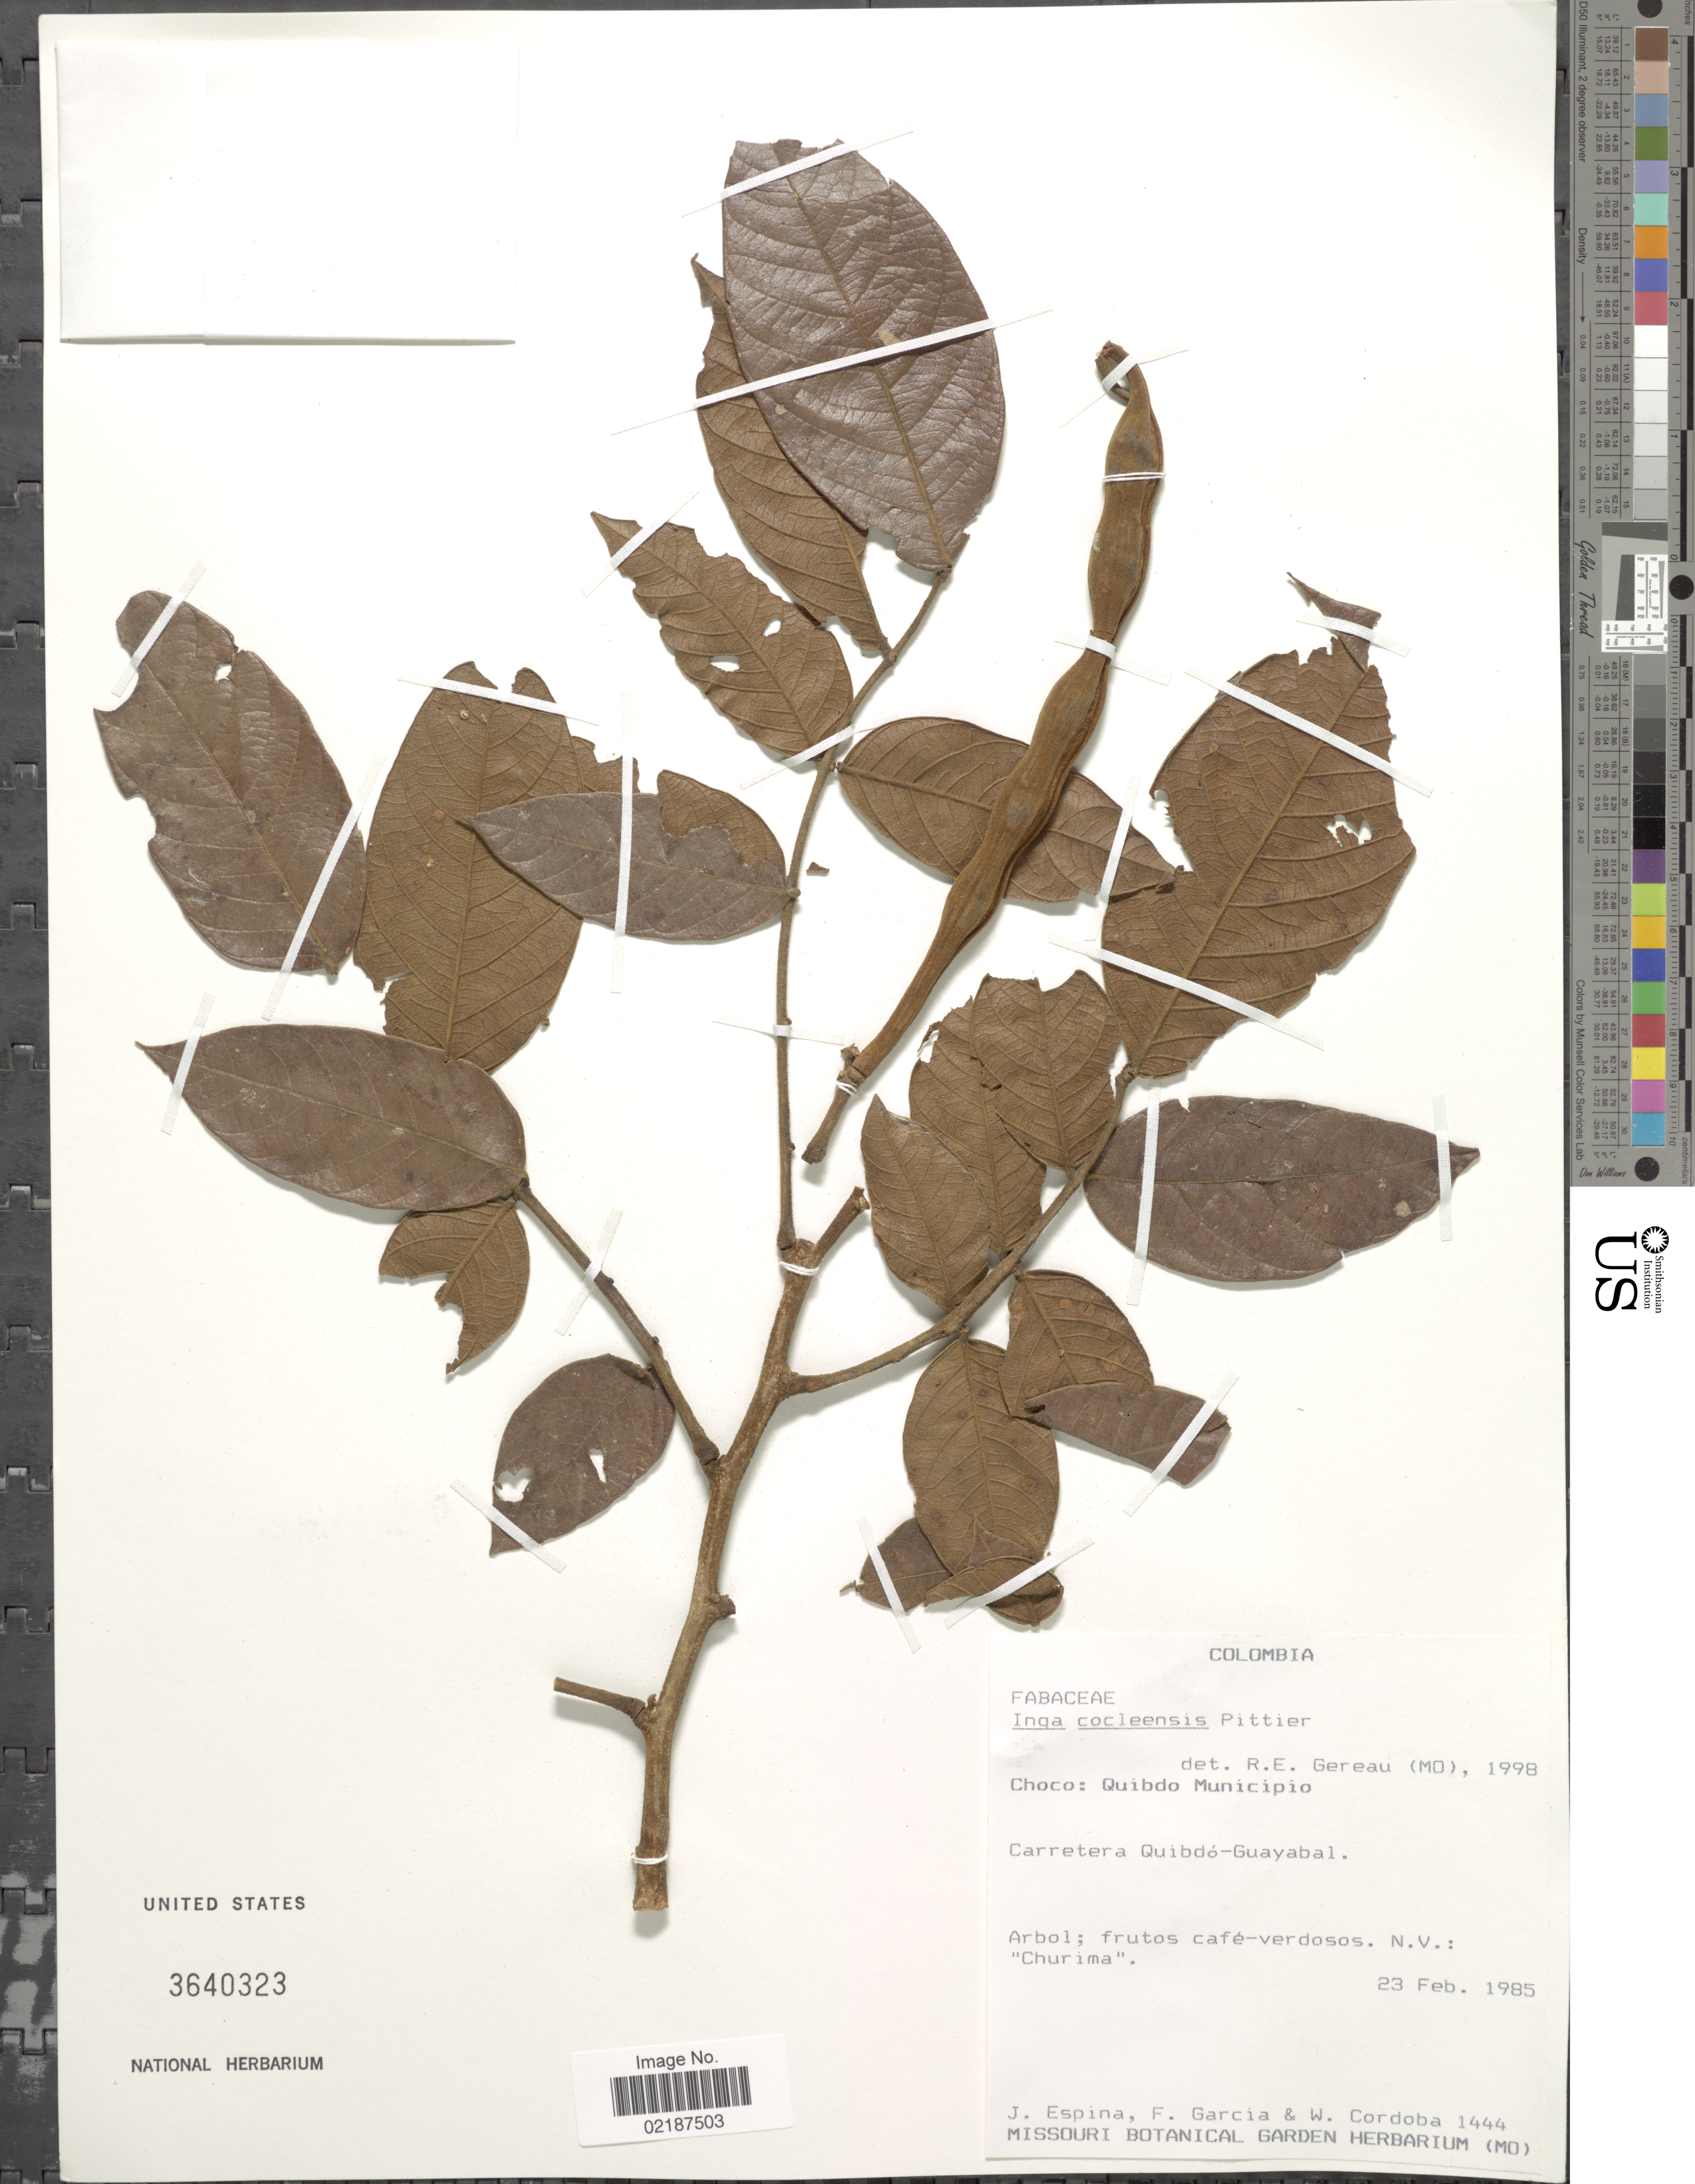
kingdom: Plantae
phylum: Tracheophyta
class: Magnoliopsida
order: Fabales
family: Fabaceae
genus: Inga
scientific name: Inga cocleensis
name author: Pittier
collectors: J. Espina, F. Garcia & W. Cordoba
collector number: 1444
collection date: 1985-02-23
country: Colombia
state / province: Chocó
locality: Quibdo Municipio, Carretera Quibdo - Guayabal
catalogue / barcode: US 3640323